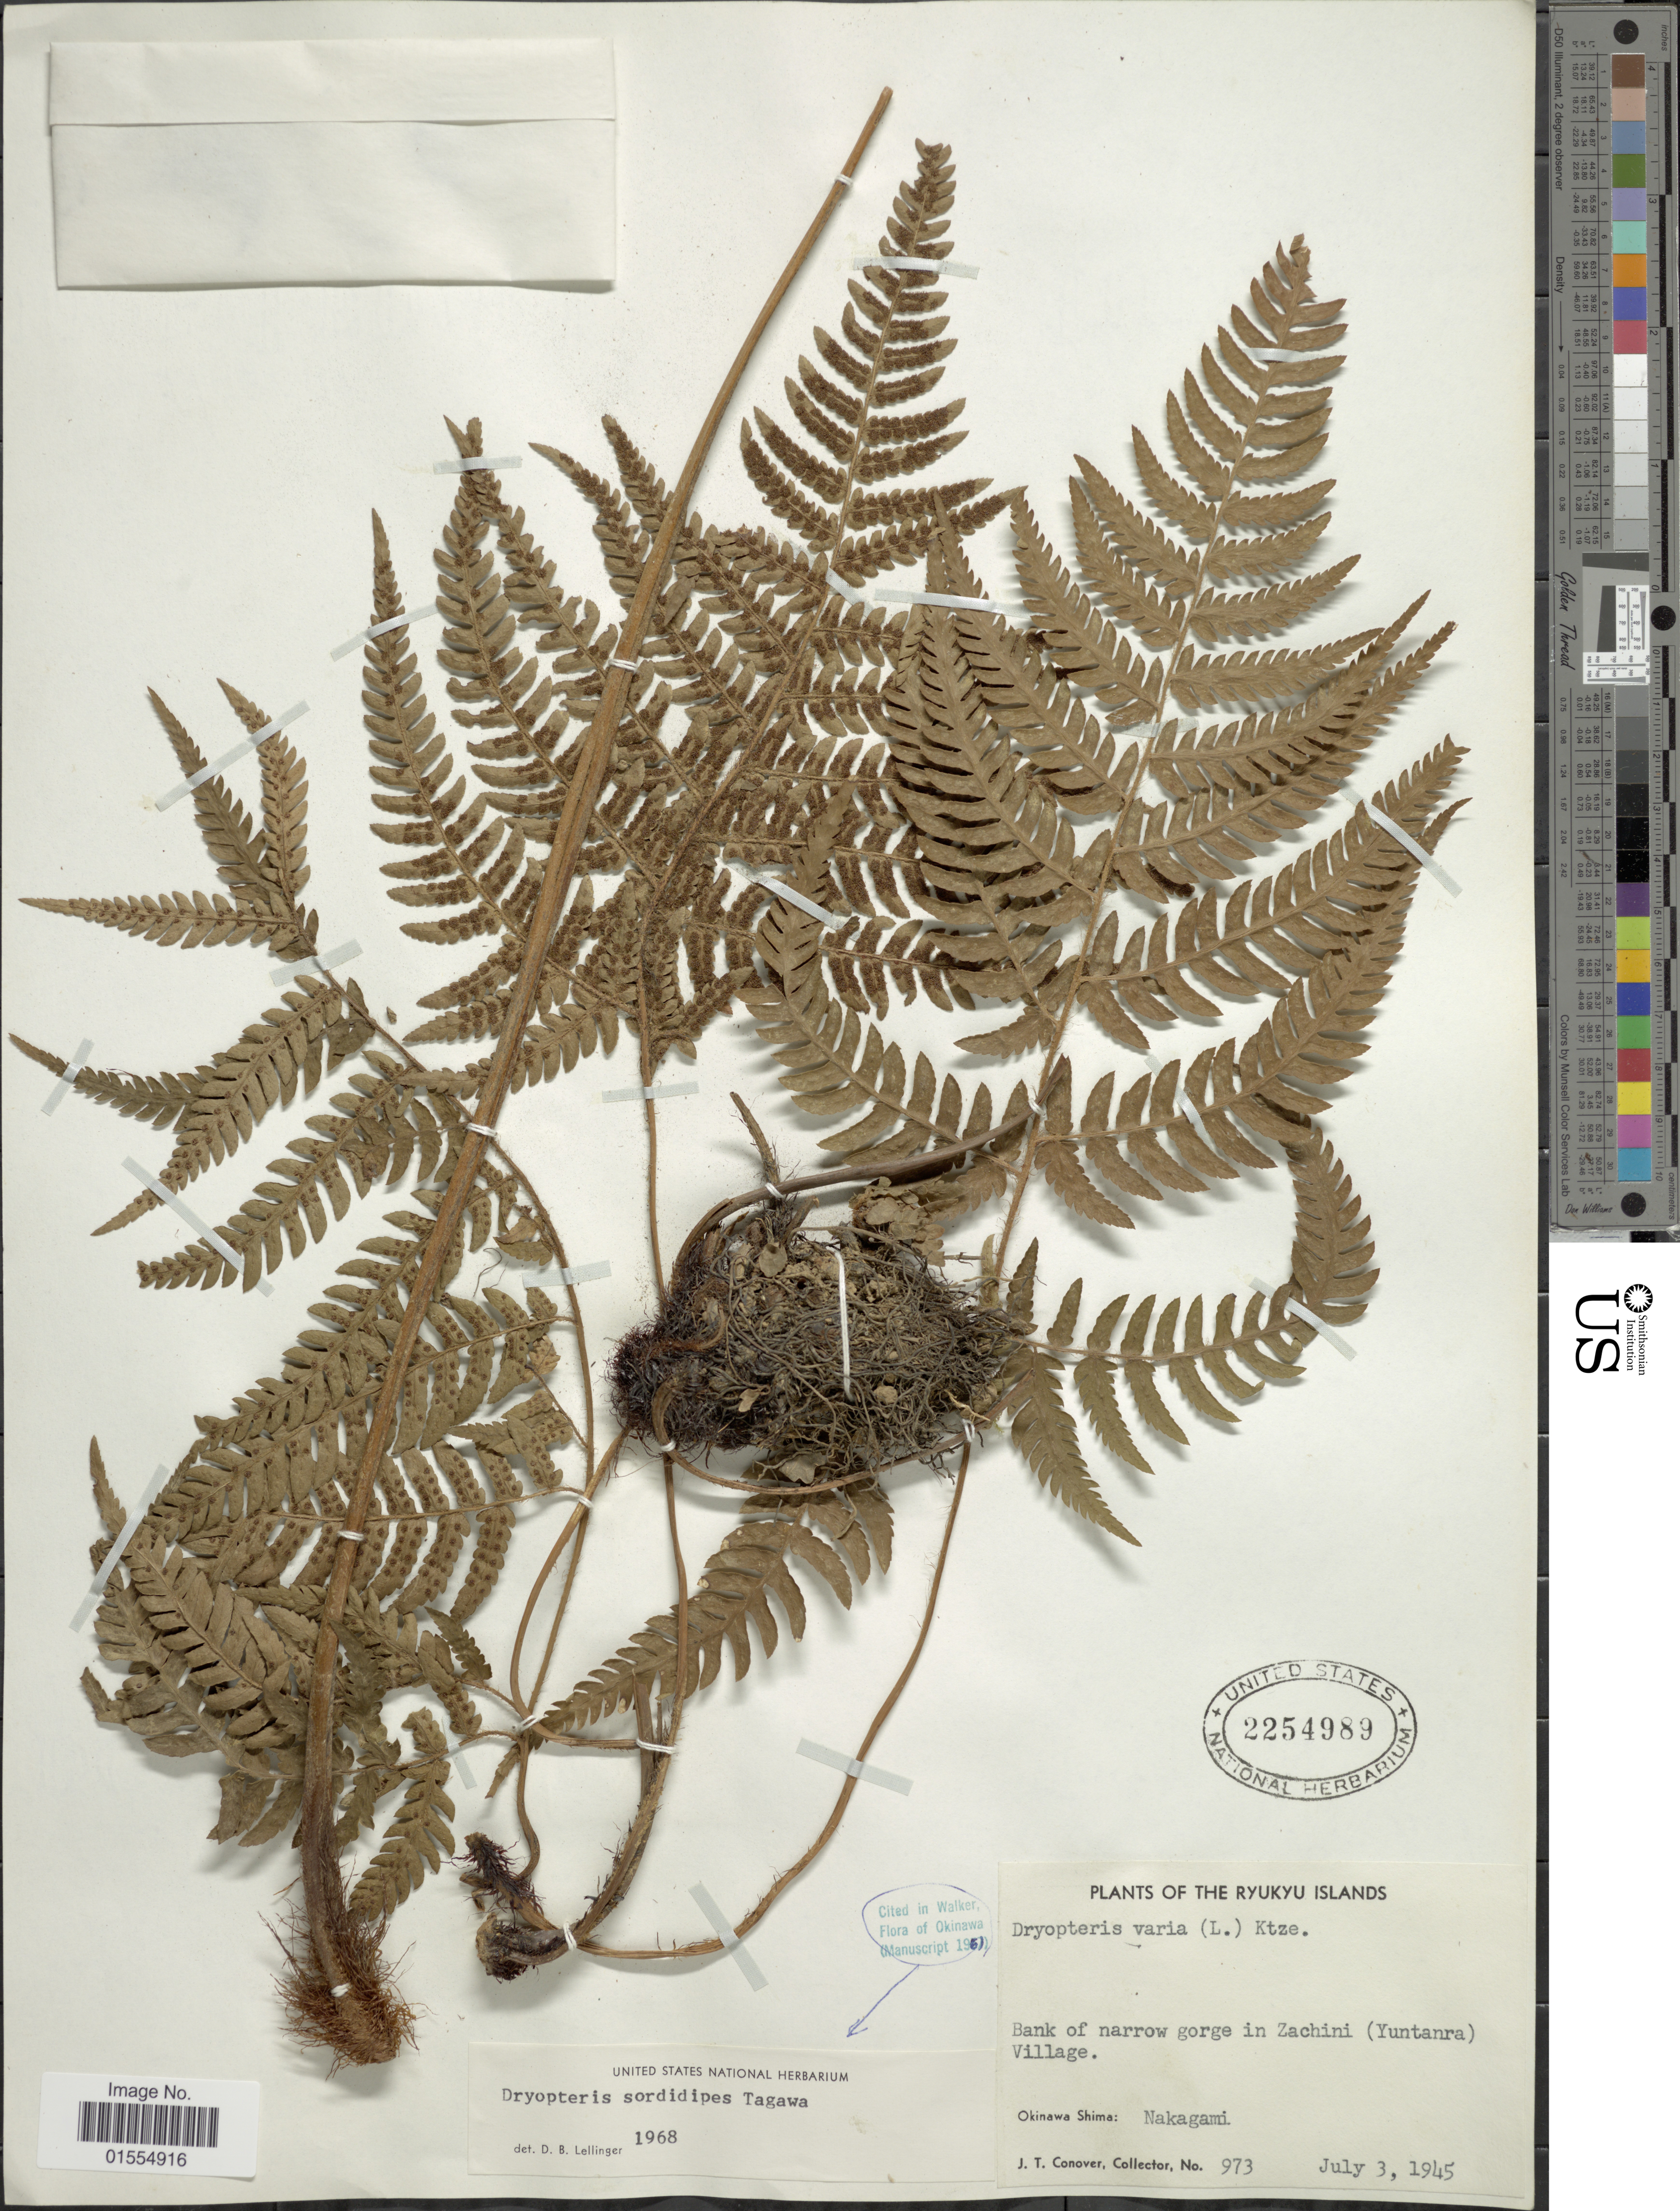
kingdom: Plantae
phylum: Tracheophyta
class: Polypodiopsida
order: Polypodiales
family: Dryopteridaceae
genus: Dryopteris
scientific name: Dryopteris sordidipes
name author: Tagawa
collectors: J. T. Conover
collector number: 973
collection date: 1945-07-03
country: Japan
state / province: Okinawa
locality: Ryukyu Islands, bank of narrow gorge in Zachini (Yuntanra) village, Okinawa Shima: Nakagami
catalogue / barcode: US 2254989